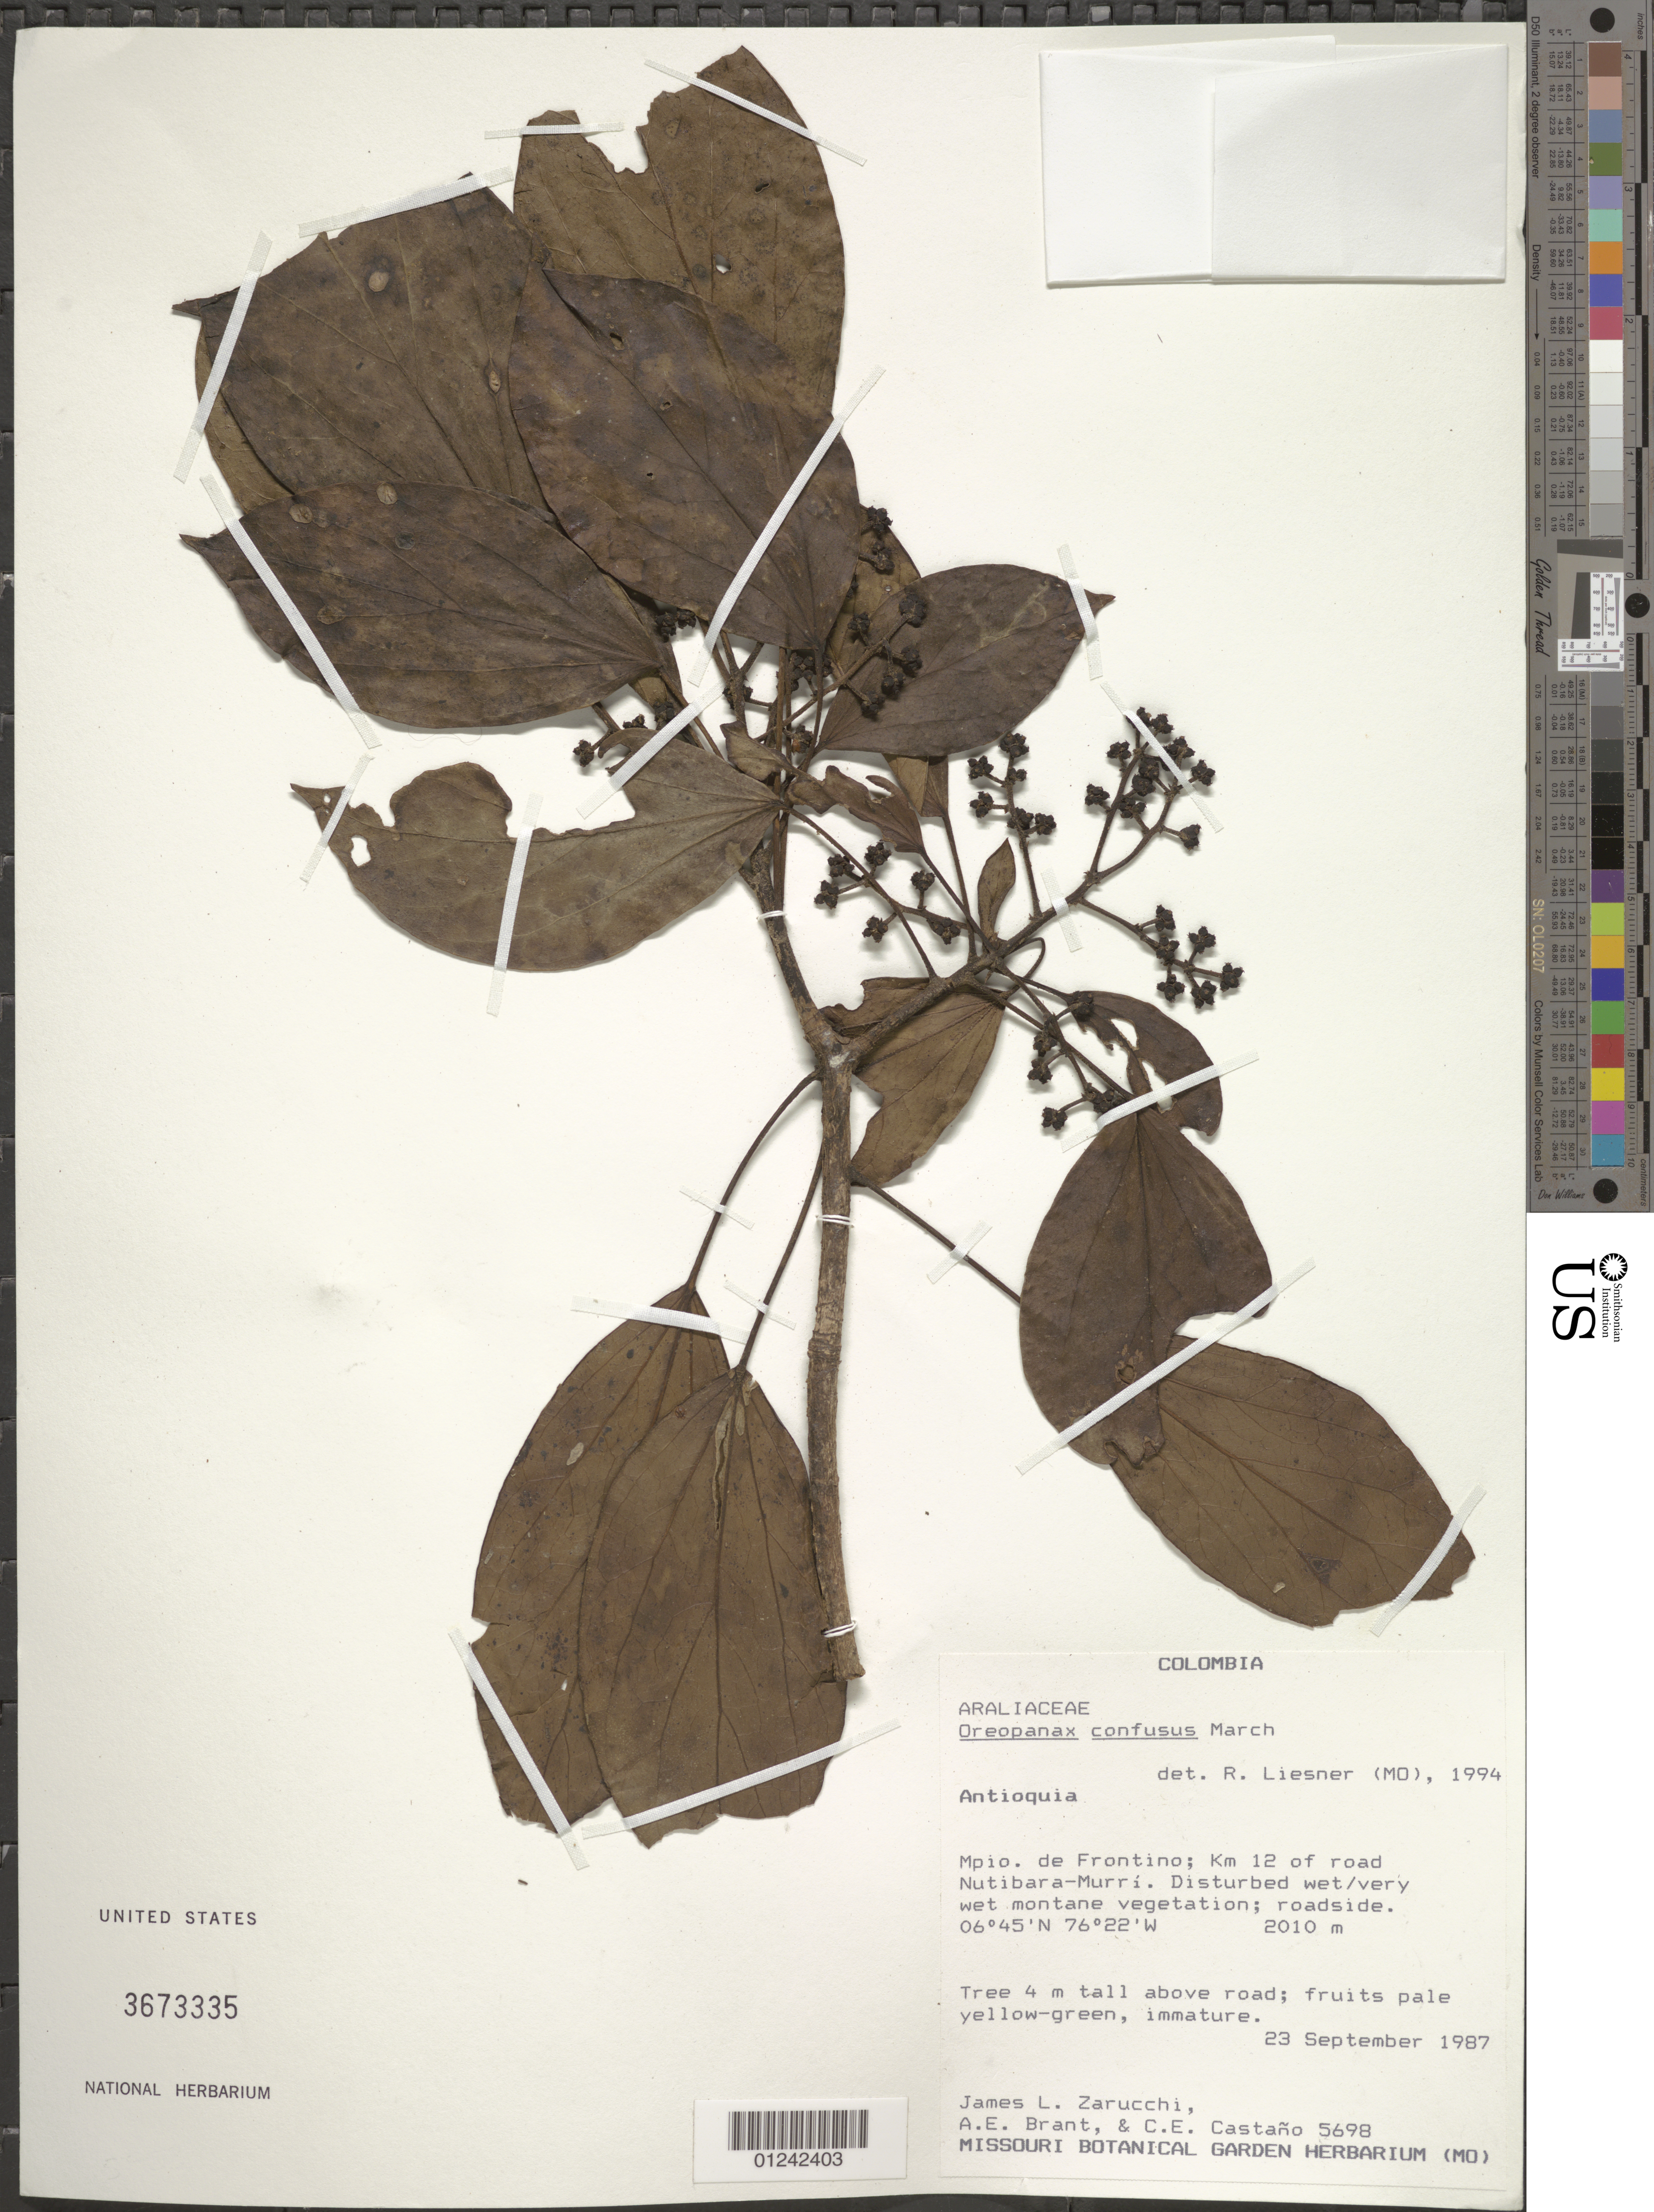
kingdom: Plantae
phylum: Tracheophyta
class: Magnoliopsida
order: Apiales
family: Araliaceae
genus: Oreopanax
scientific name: Oreopanax confusus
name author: March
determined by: Liesner, R. L.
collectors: J. L. Zarucchi, A. Brant & C. Castaño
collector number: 5698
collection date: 1987-09-23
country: Colombia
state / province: Antioquiá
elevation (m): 2010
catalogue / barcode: US 3673335